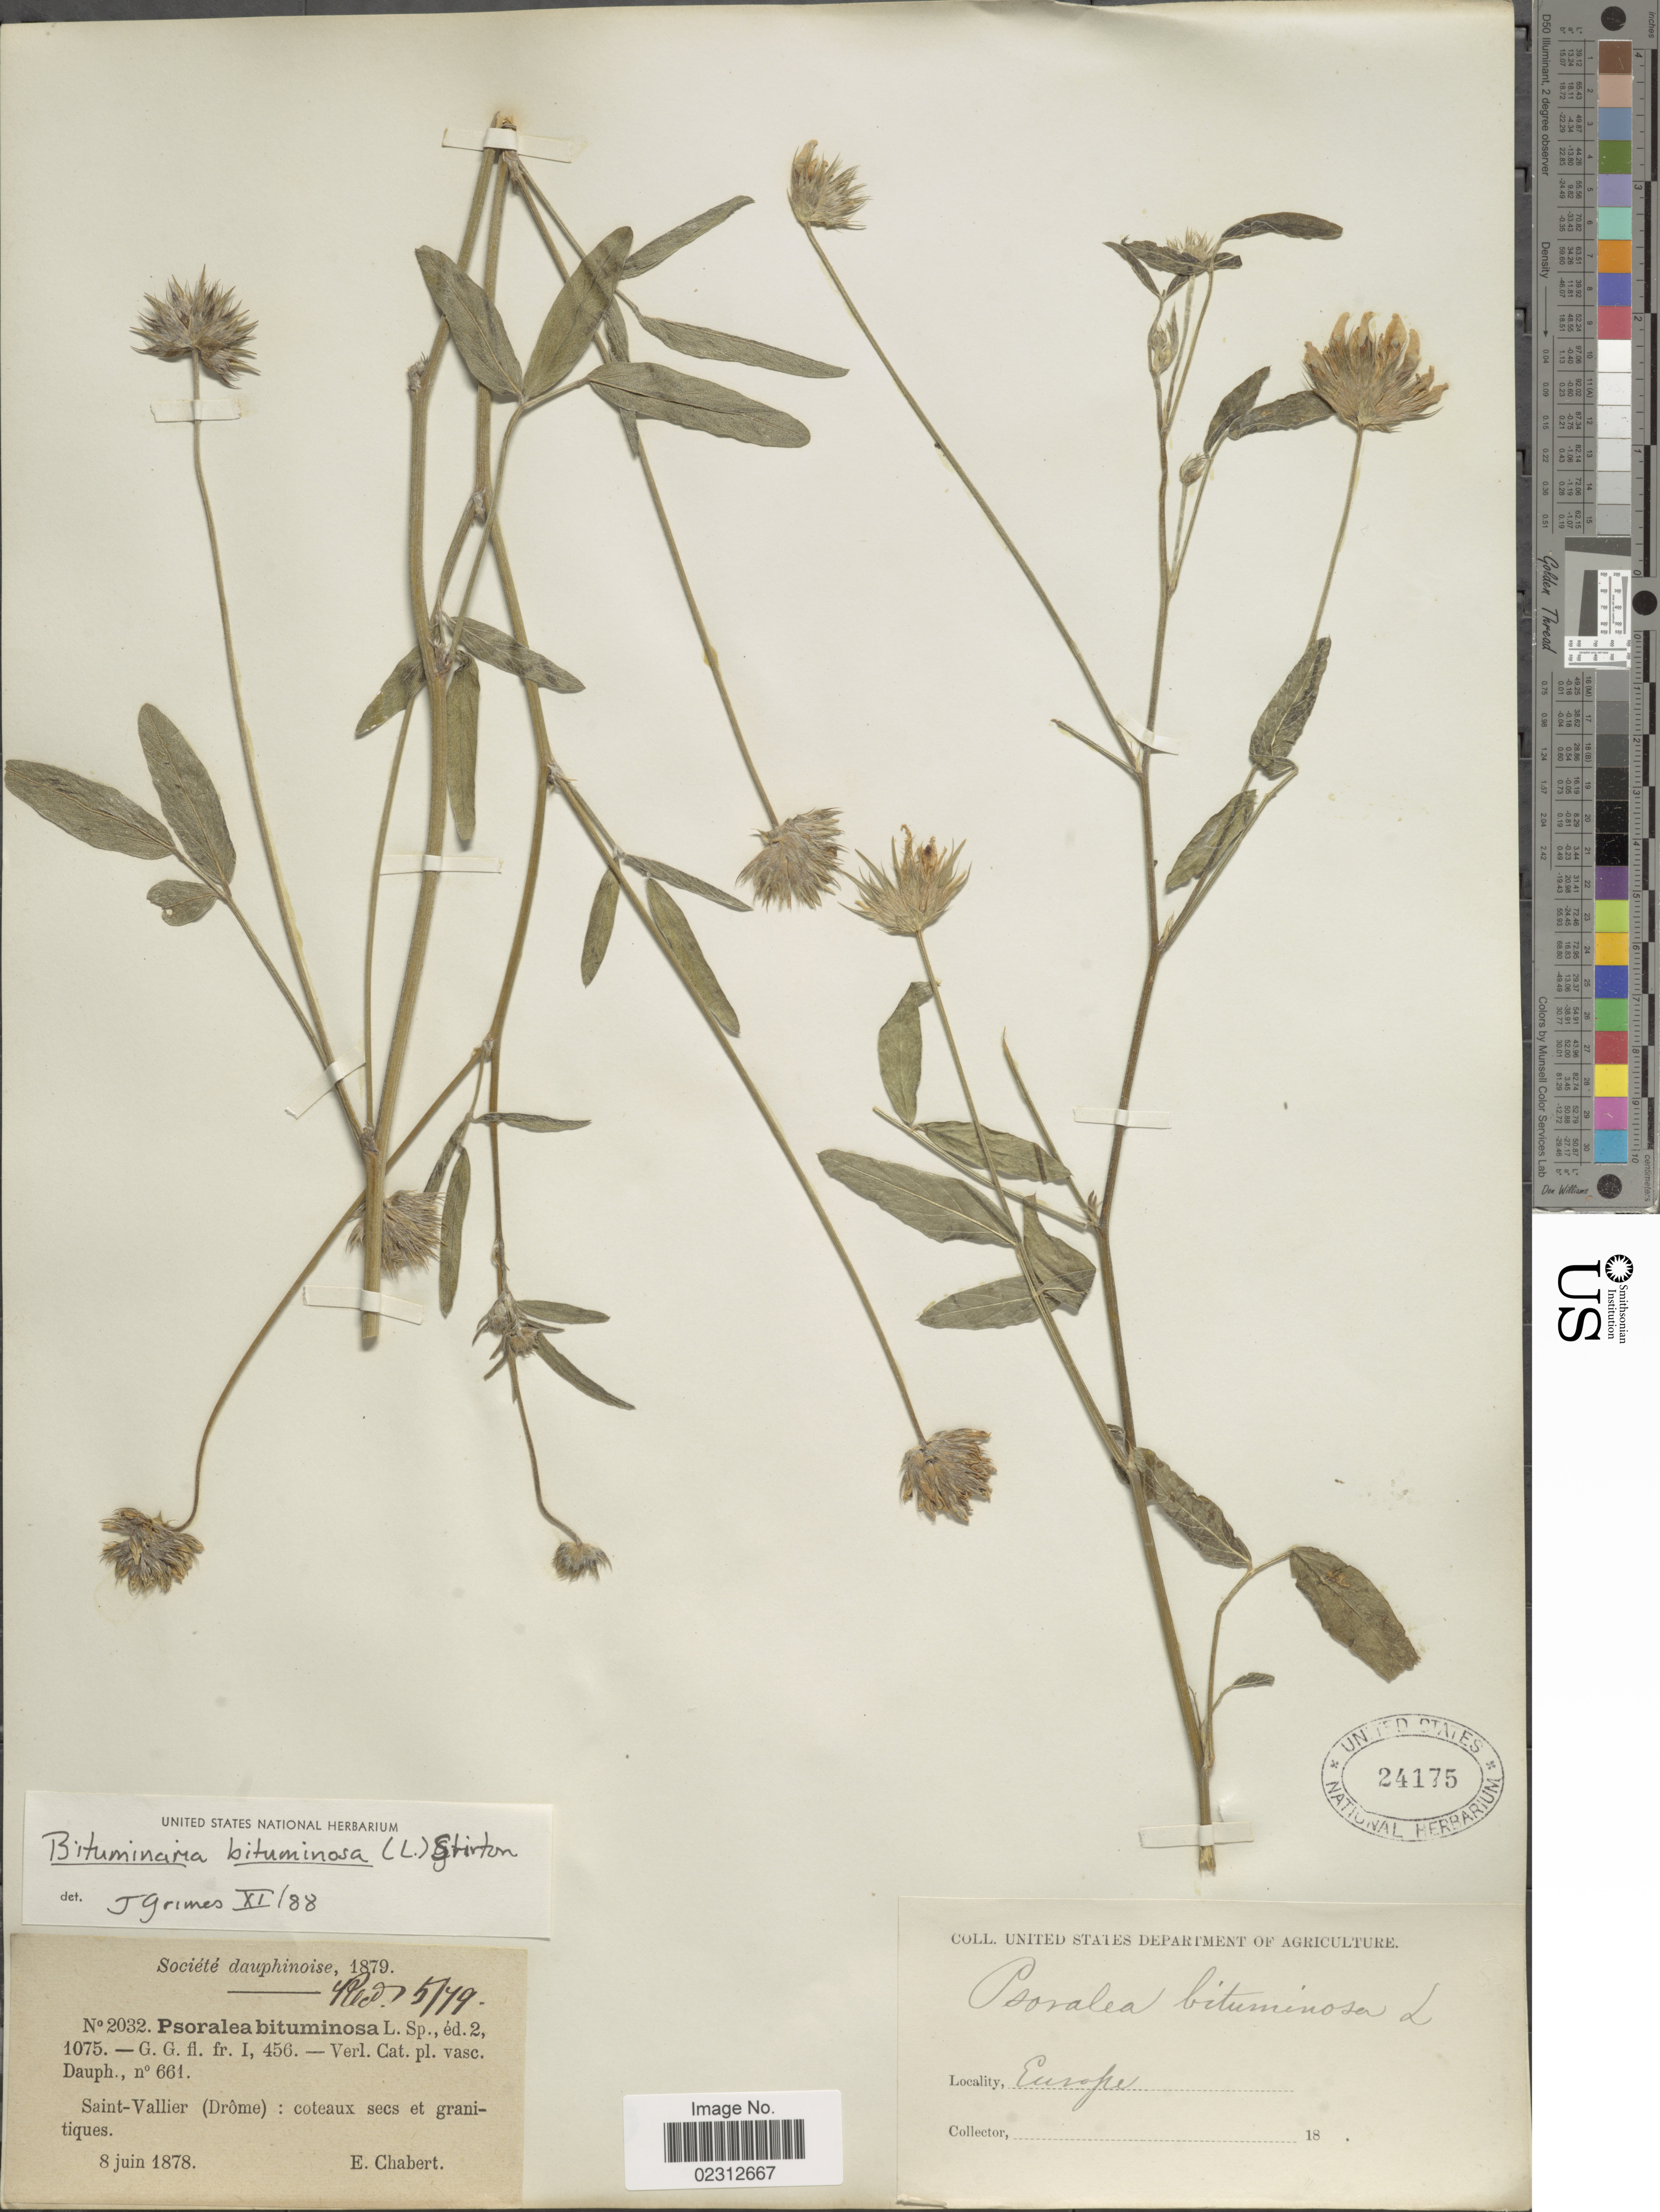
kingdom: Plantae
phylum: Tracheophyta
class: Magnoliopsida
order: Fabales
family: Fabaceae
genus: Bituminaria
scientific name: Bituminaria bituminosa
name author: (L.) C.H. Stirt.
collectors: Chabert, E.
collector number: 2032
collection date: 1878-06-08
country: France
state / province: Auvergne-Rhône-Alpes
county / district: Drôme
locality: Societe dauphinoise, Saint-Vallier (Drome): Coteaux secs et granitiques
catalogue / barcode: US 24175